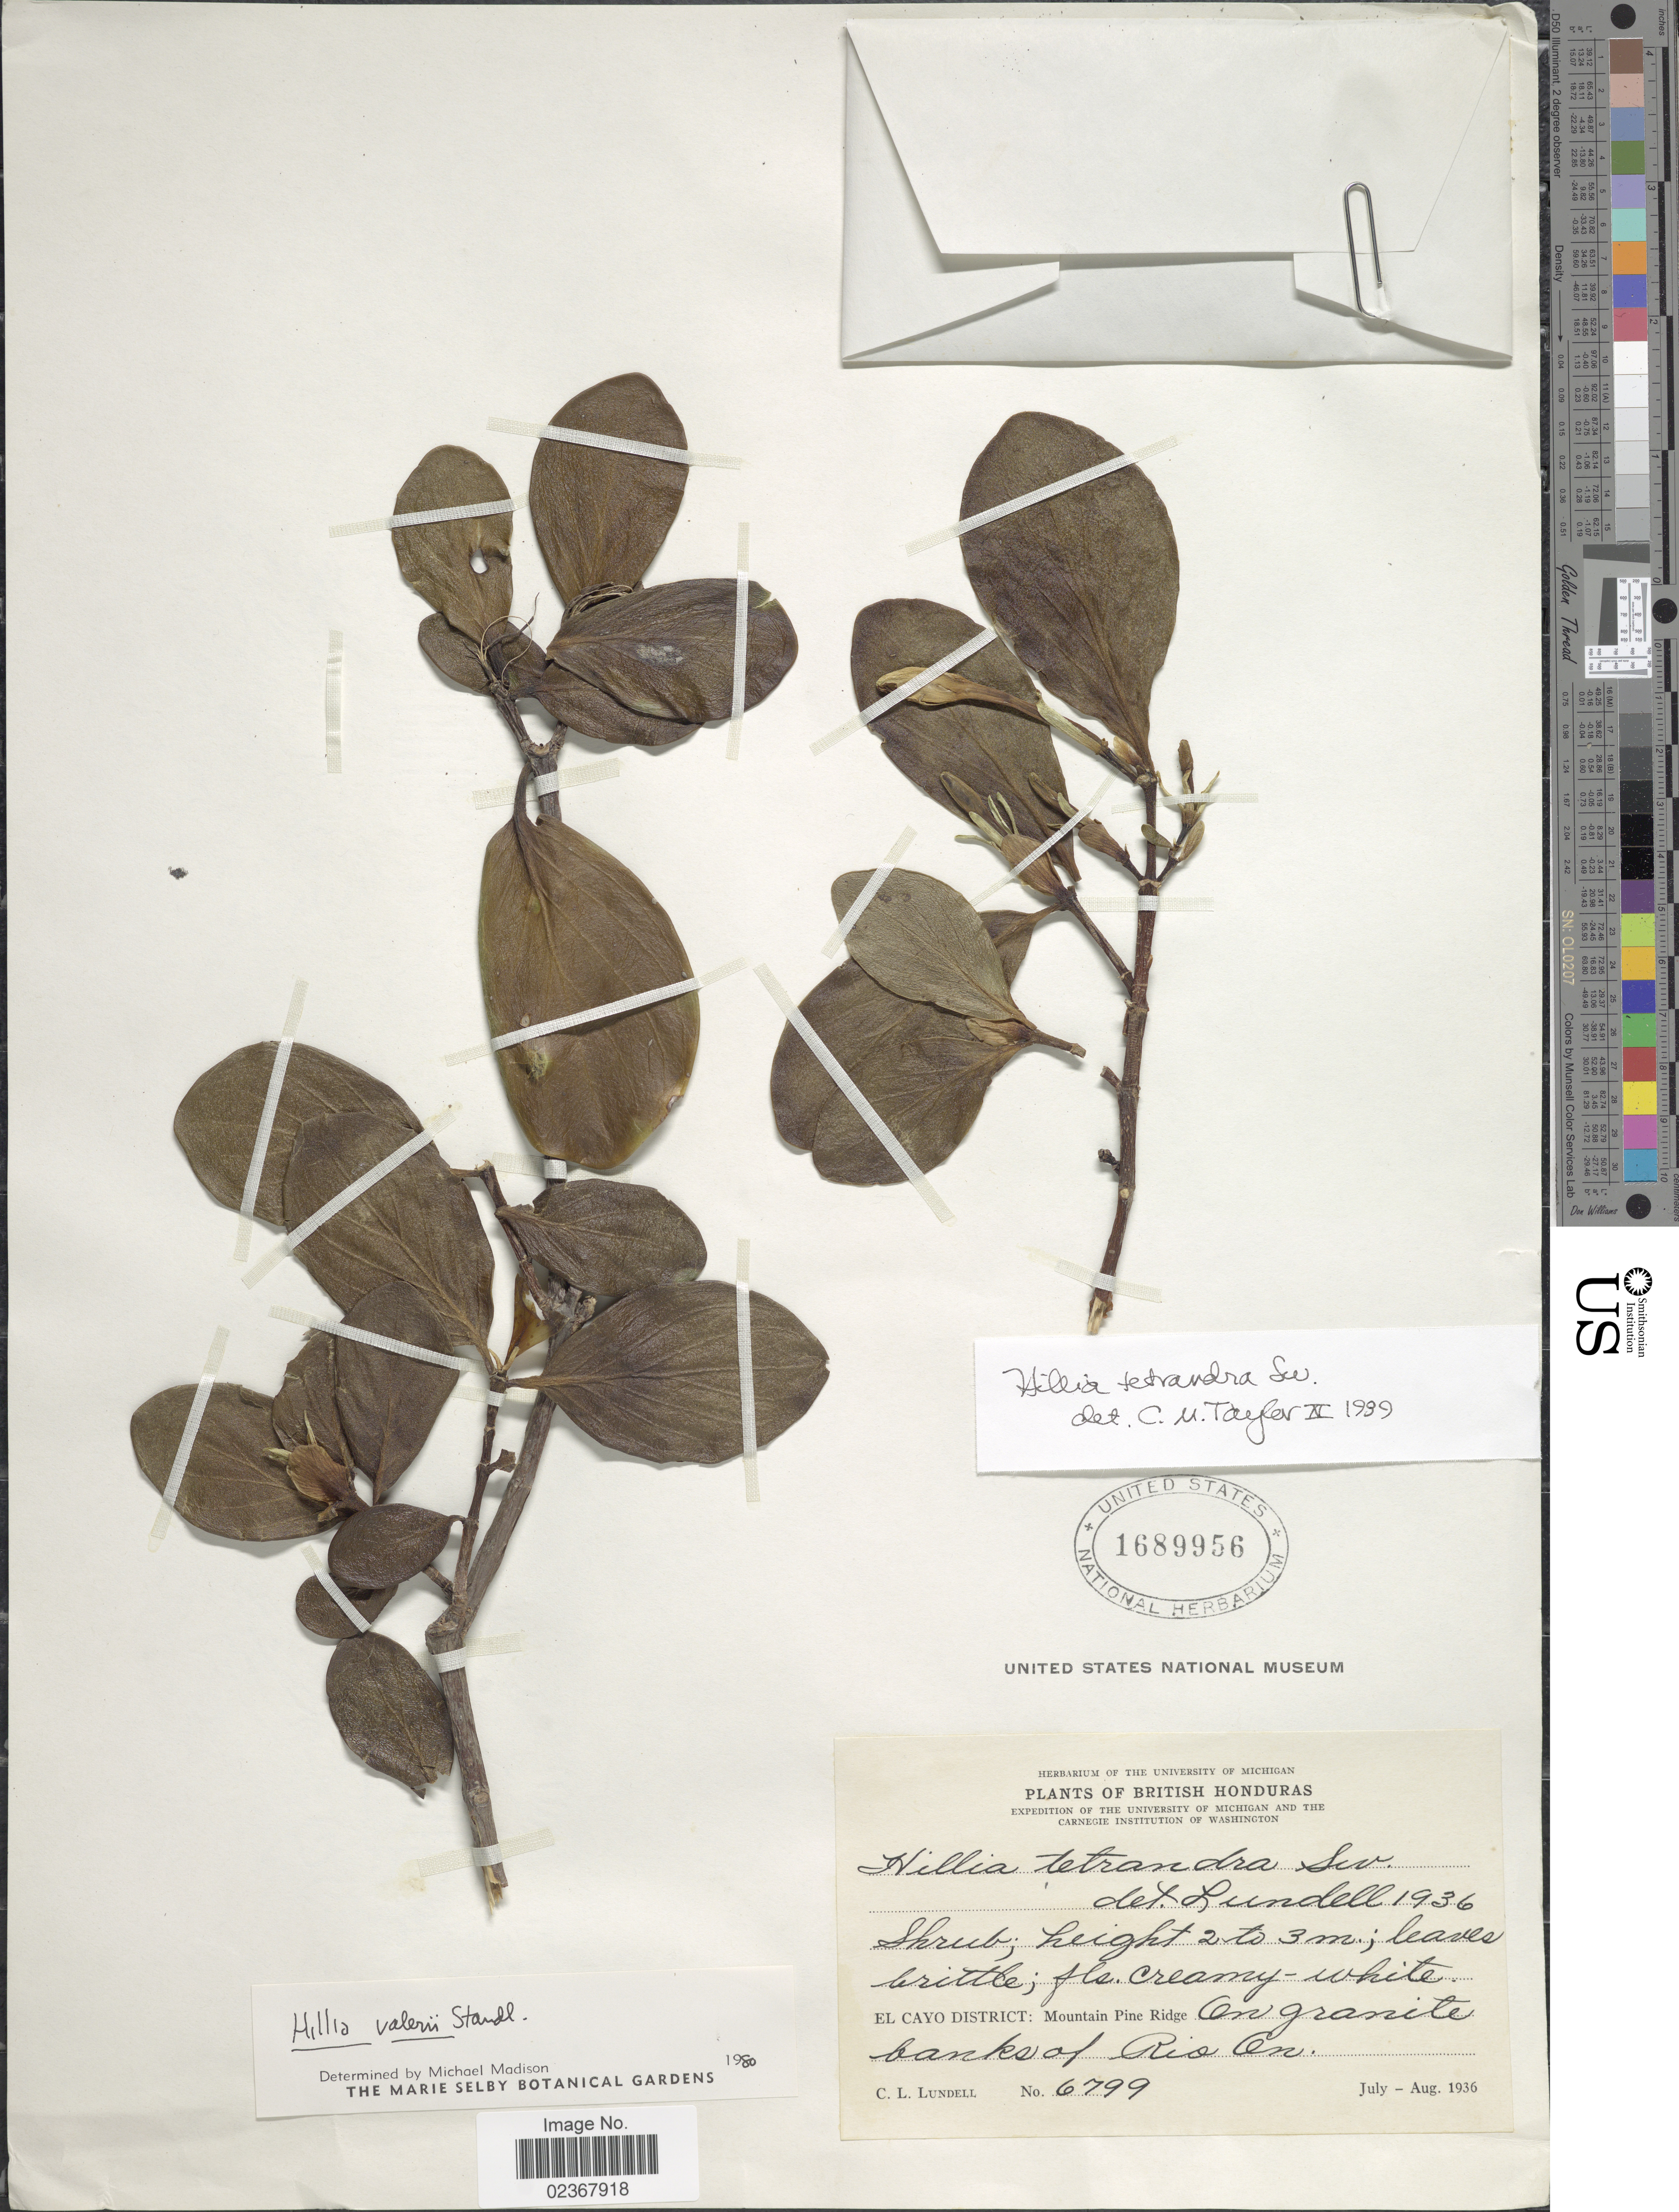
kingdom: Plantae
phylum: Tracheophyta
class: Magnoliopsida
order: Gentianales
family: Rubiaceae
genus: Hillia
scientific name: Hillia tetrandra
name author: Sw.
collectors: C. L. Lundell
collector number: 6799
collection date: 1936-07/1936-08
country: Belize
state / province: Cayo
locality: British Honduras. El Cayo District: Mountain Pine Ridge. On Granite banks of Rio On.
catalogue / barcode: US 1689956